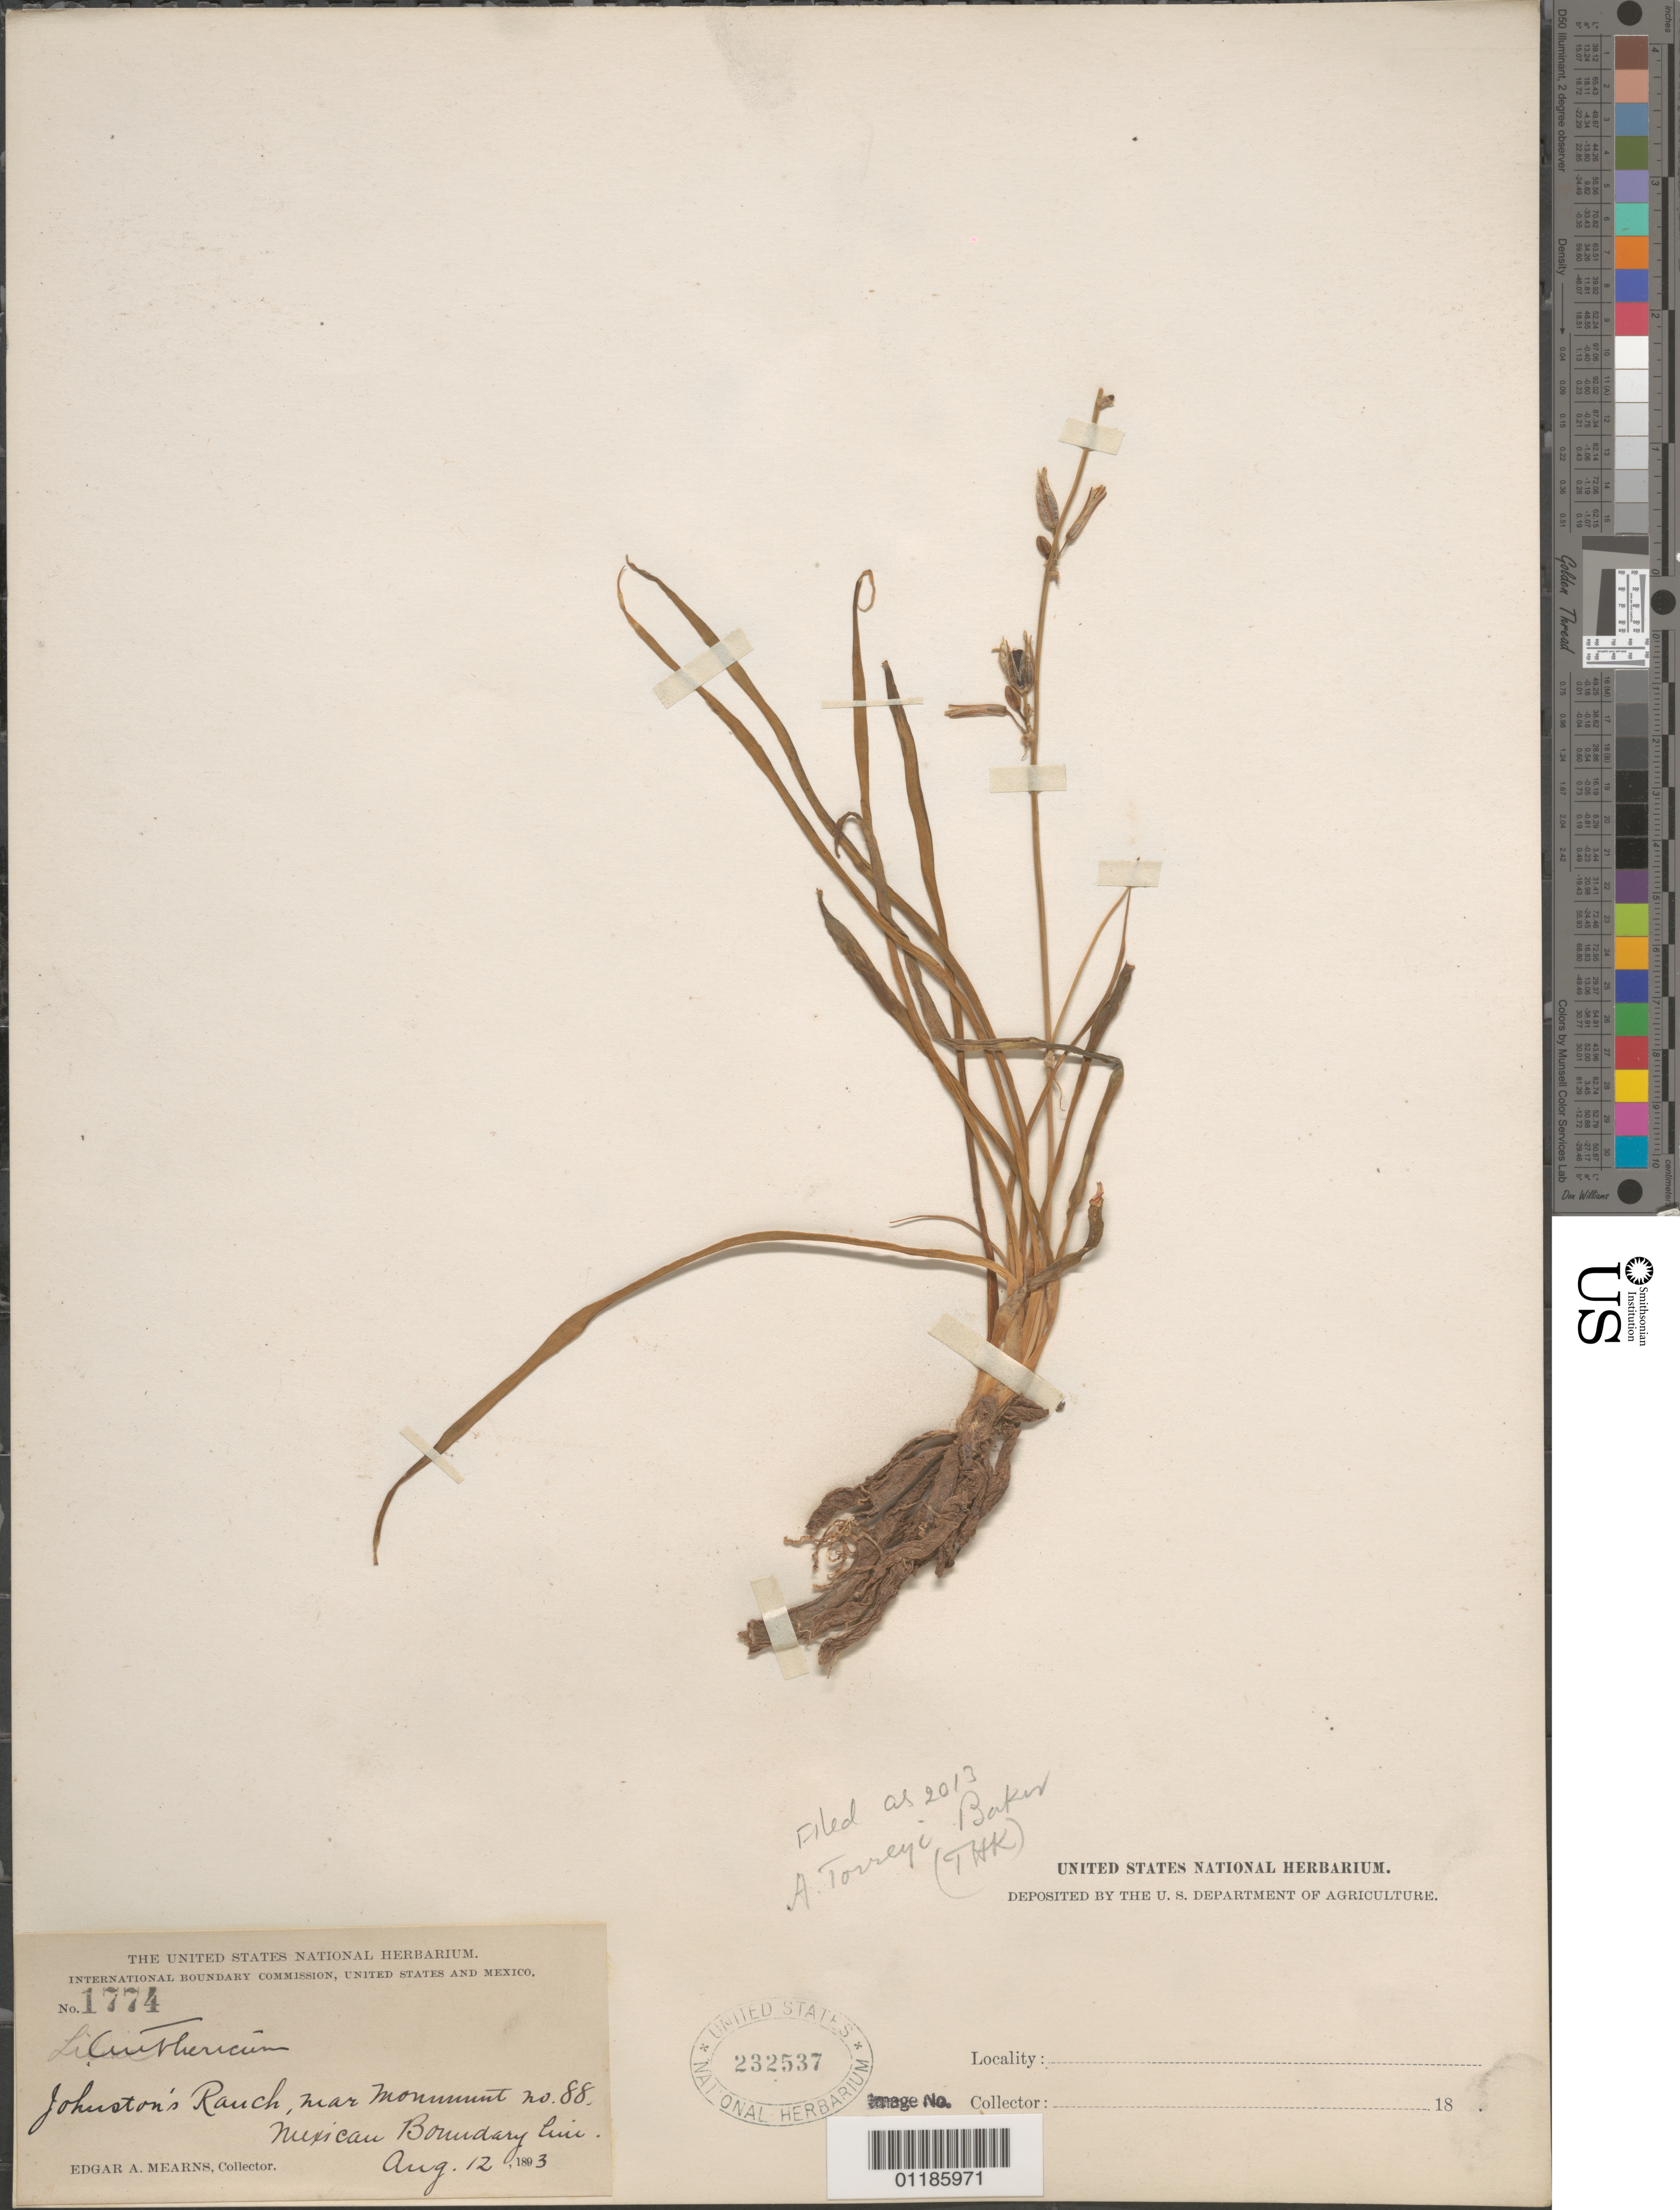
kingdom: Plantae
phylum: Tracheophyta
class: Liliopsida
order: Asparagales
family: Asparagaceae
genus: Anthericum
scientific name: Anthericum torreyi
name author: Baker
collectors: E. A. Mearns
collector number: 1774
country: Mexico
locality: Johnston's Ranch, near Monumrent # 88., Mexican boundary line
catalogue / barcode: US 232537